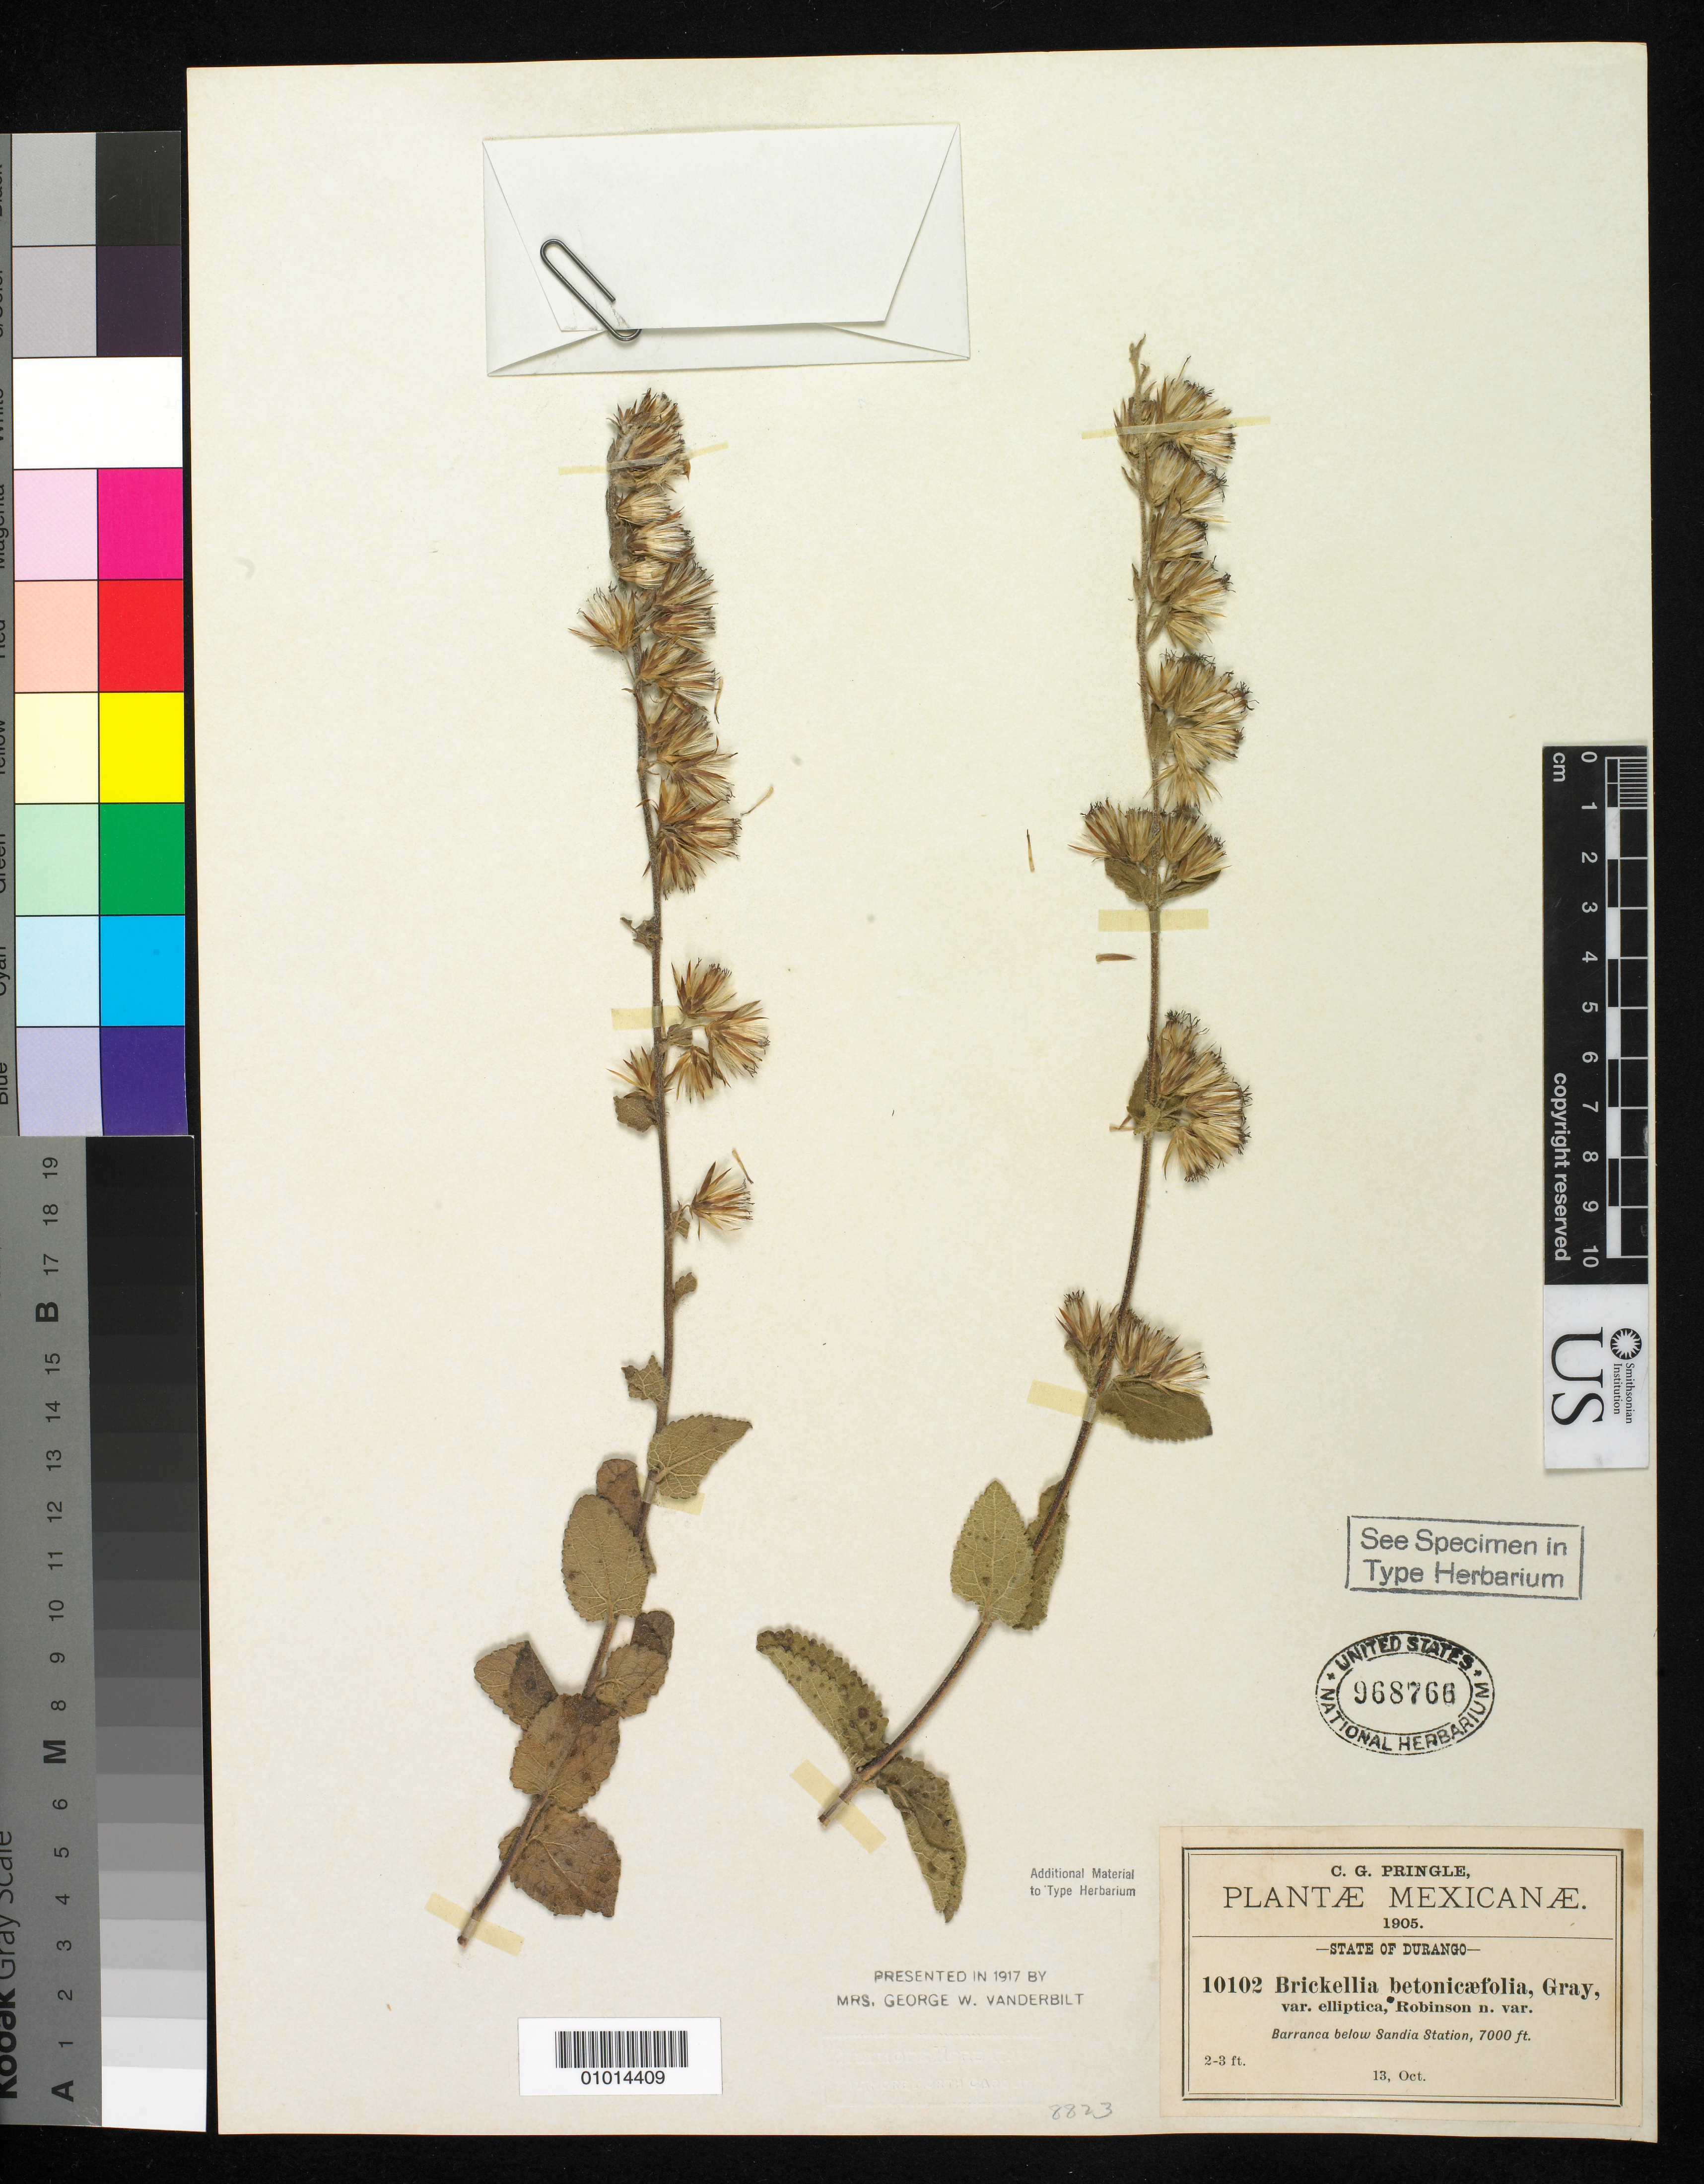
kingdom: Plantae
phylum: Tracheophyta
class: Magnoliopsida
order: Asterales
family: Asteraceae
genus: Brickellia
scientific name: Brickellia betonicifolia var. elliptica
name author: B.L. Rob.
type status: Isotype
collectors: C. G. Pringle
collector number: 10102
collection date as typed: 13 Oct 1905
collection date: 1905-10-13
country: Mexico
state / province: Durango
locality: Sandia Station.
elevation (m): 2135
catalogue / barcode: US 968766